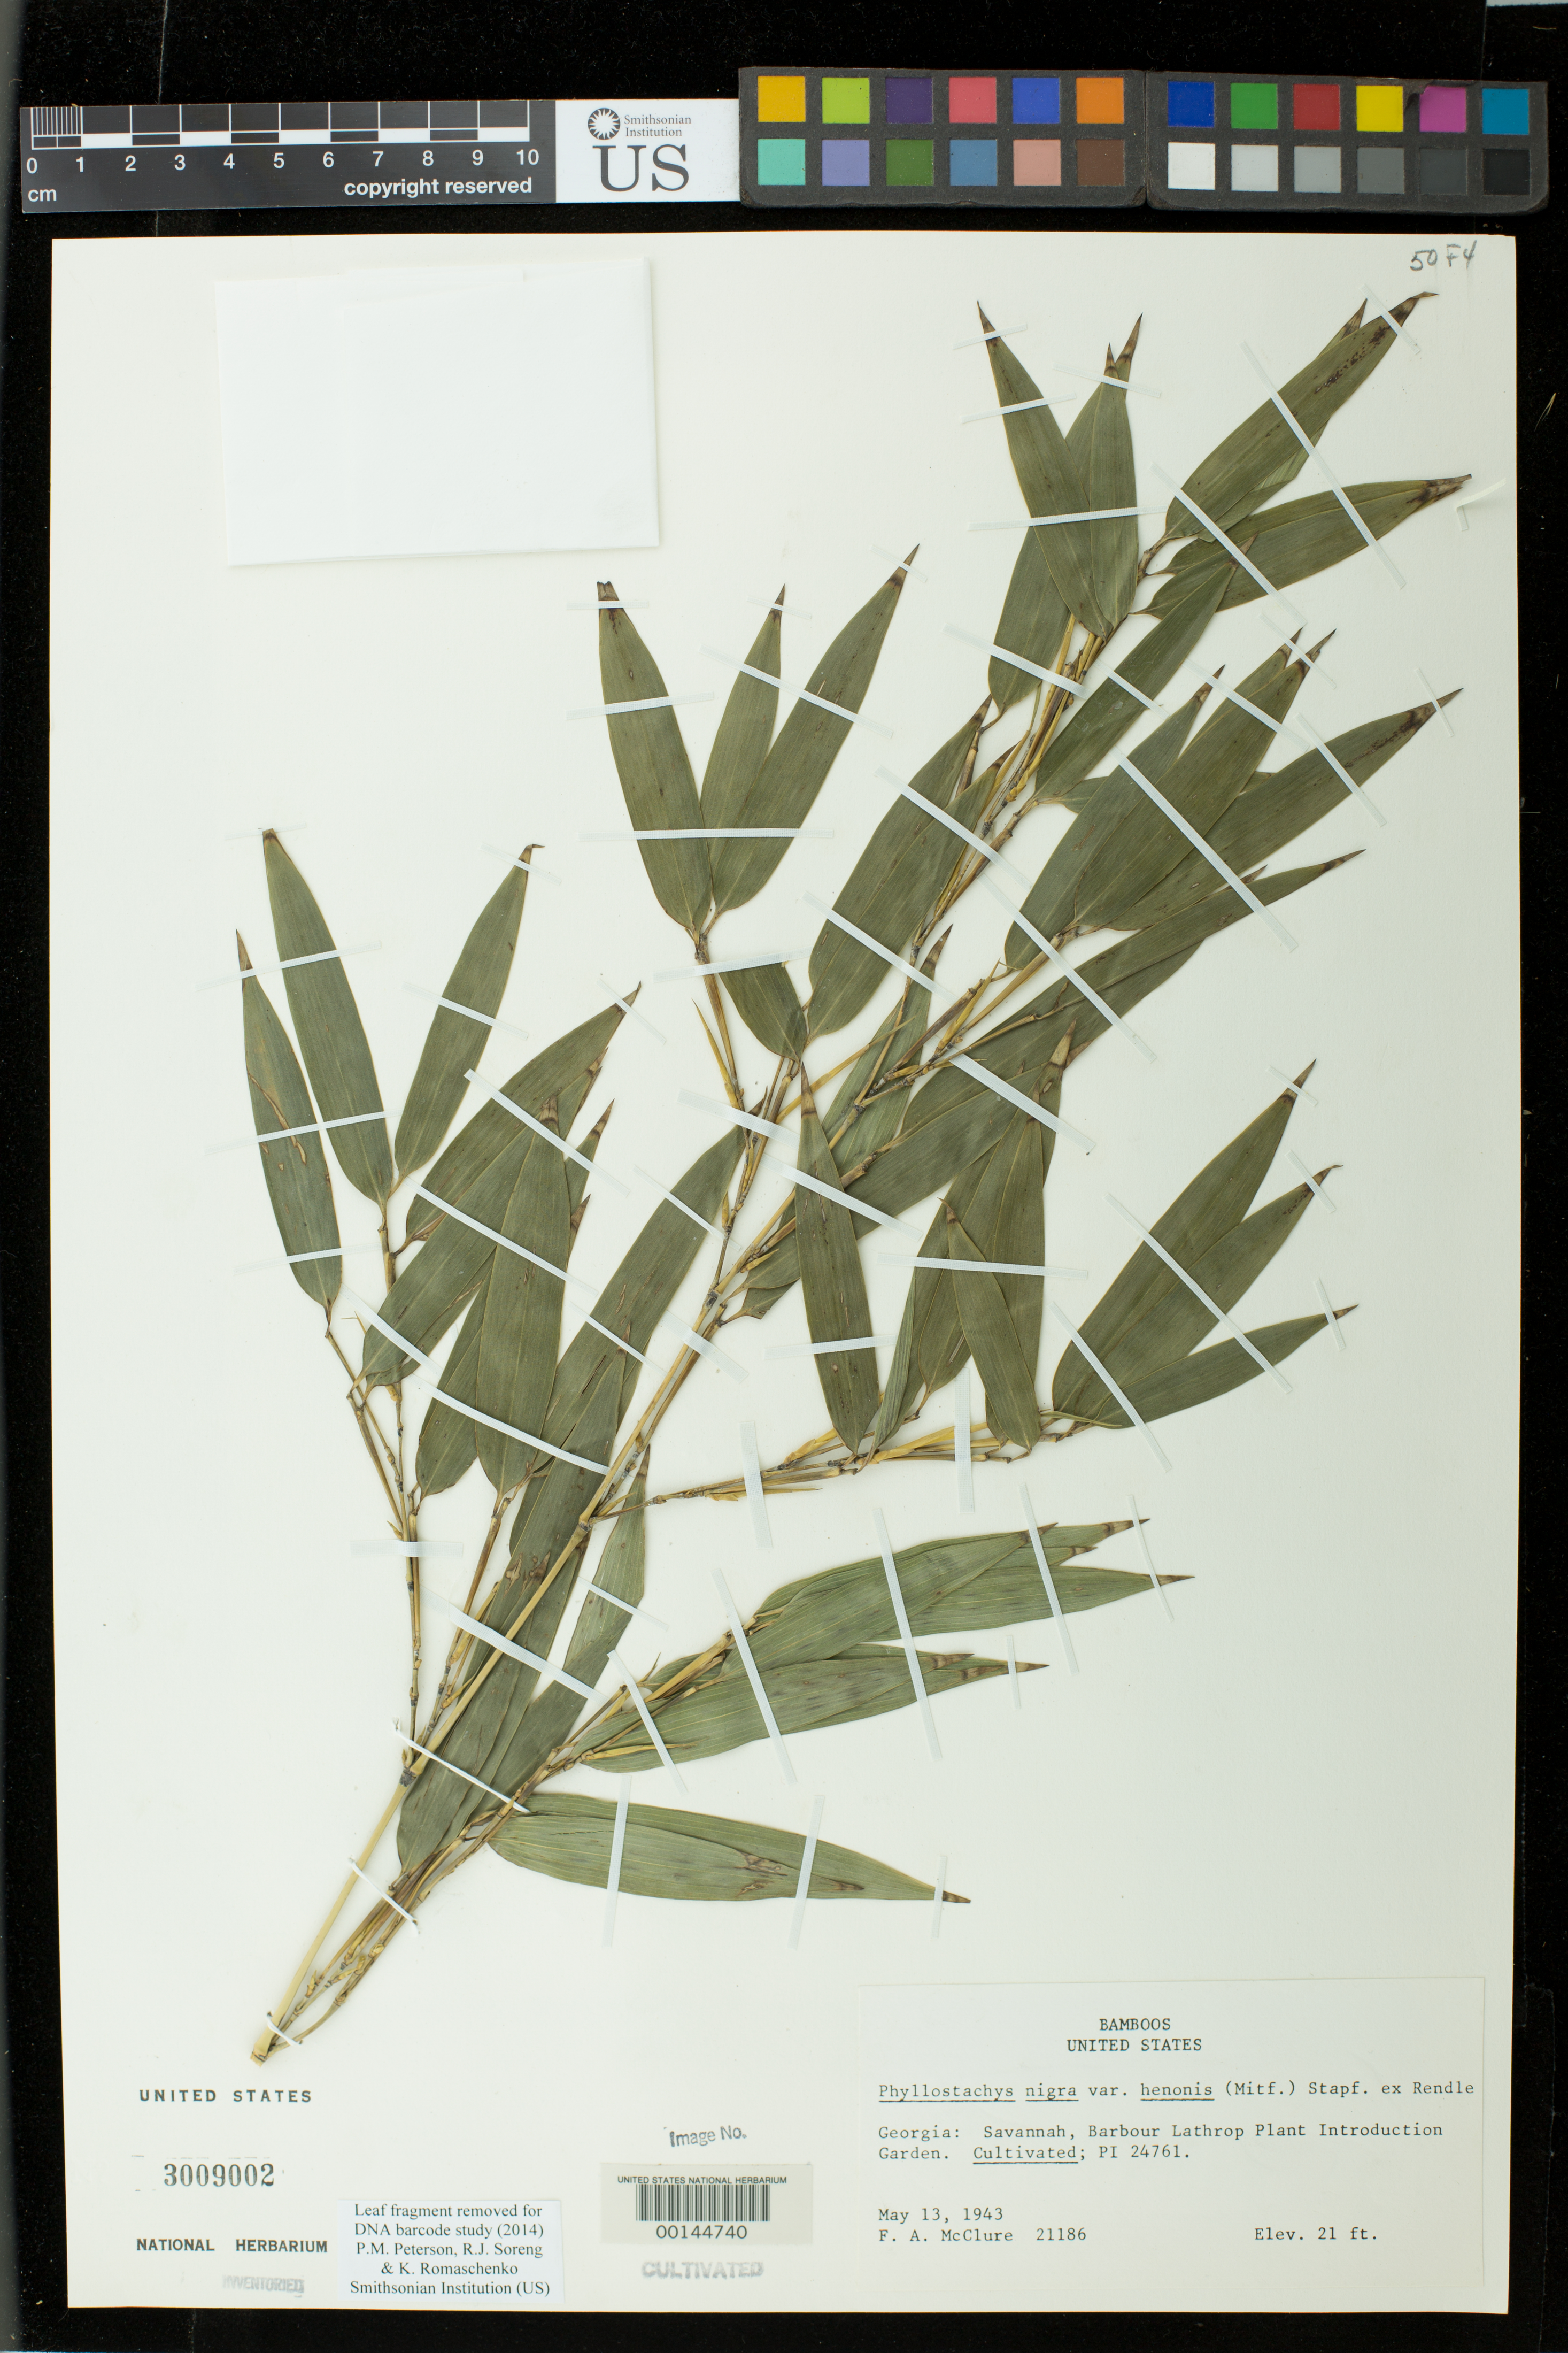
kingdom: Plantae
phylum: Tracheophyta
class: Liliopsida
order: Poales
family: Poaceae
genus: Phyllostachys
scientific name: Phyllostachys nigra var. henonis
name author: (Mitford) Stapf ex Rendle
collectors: F. A. McClure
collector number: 21186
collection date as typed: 13 May 1943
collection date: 1943-05-13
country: United States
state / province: Georgia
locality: Savannah, barbour lathrop p.i. garden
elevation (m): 6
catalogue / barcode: US 3009002